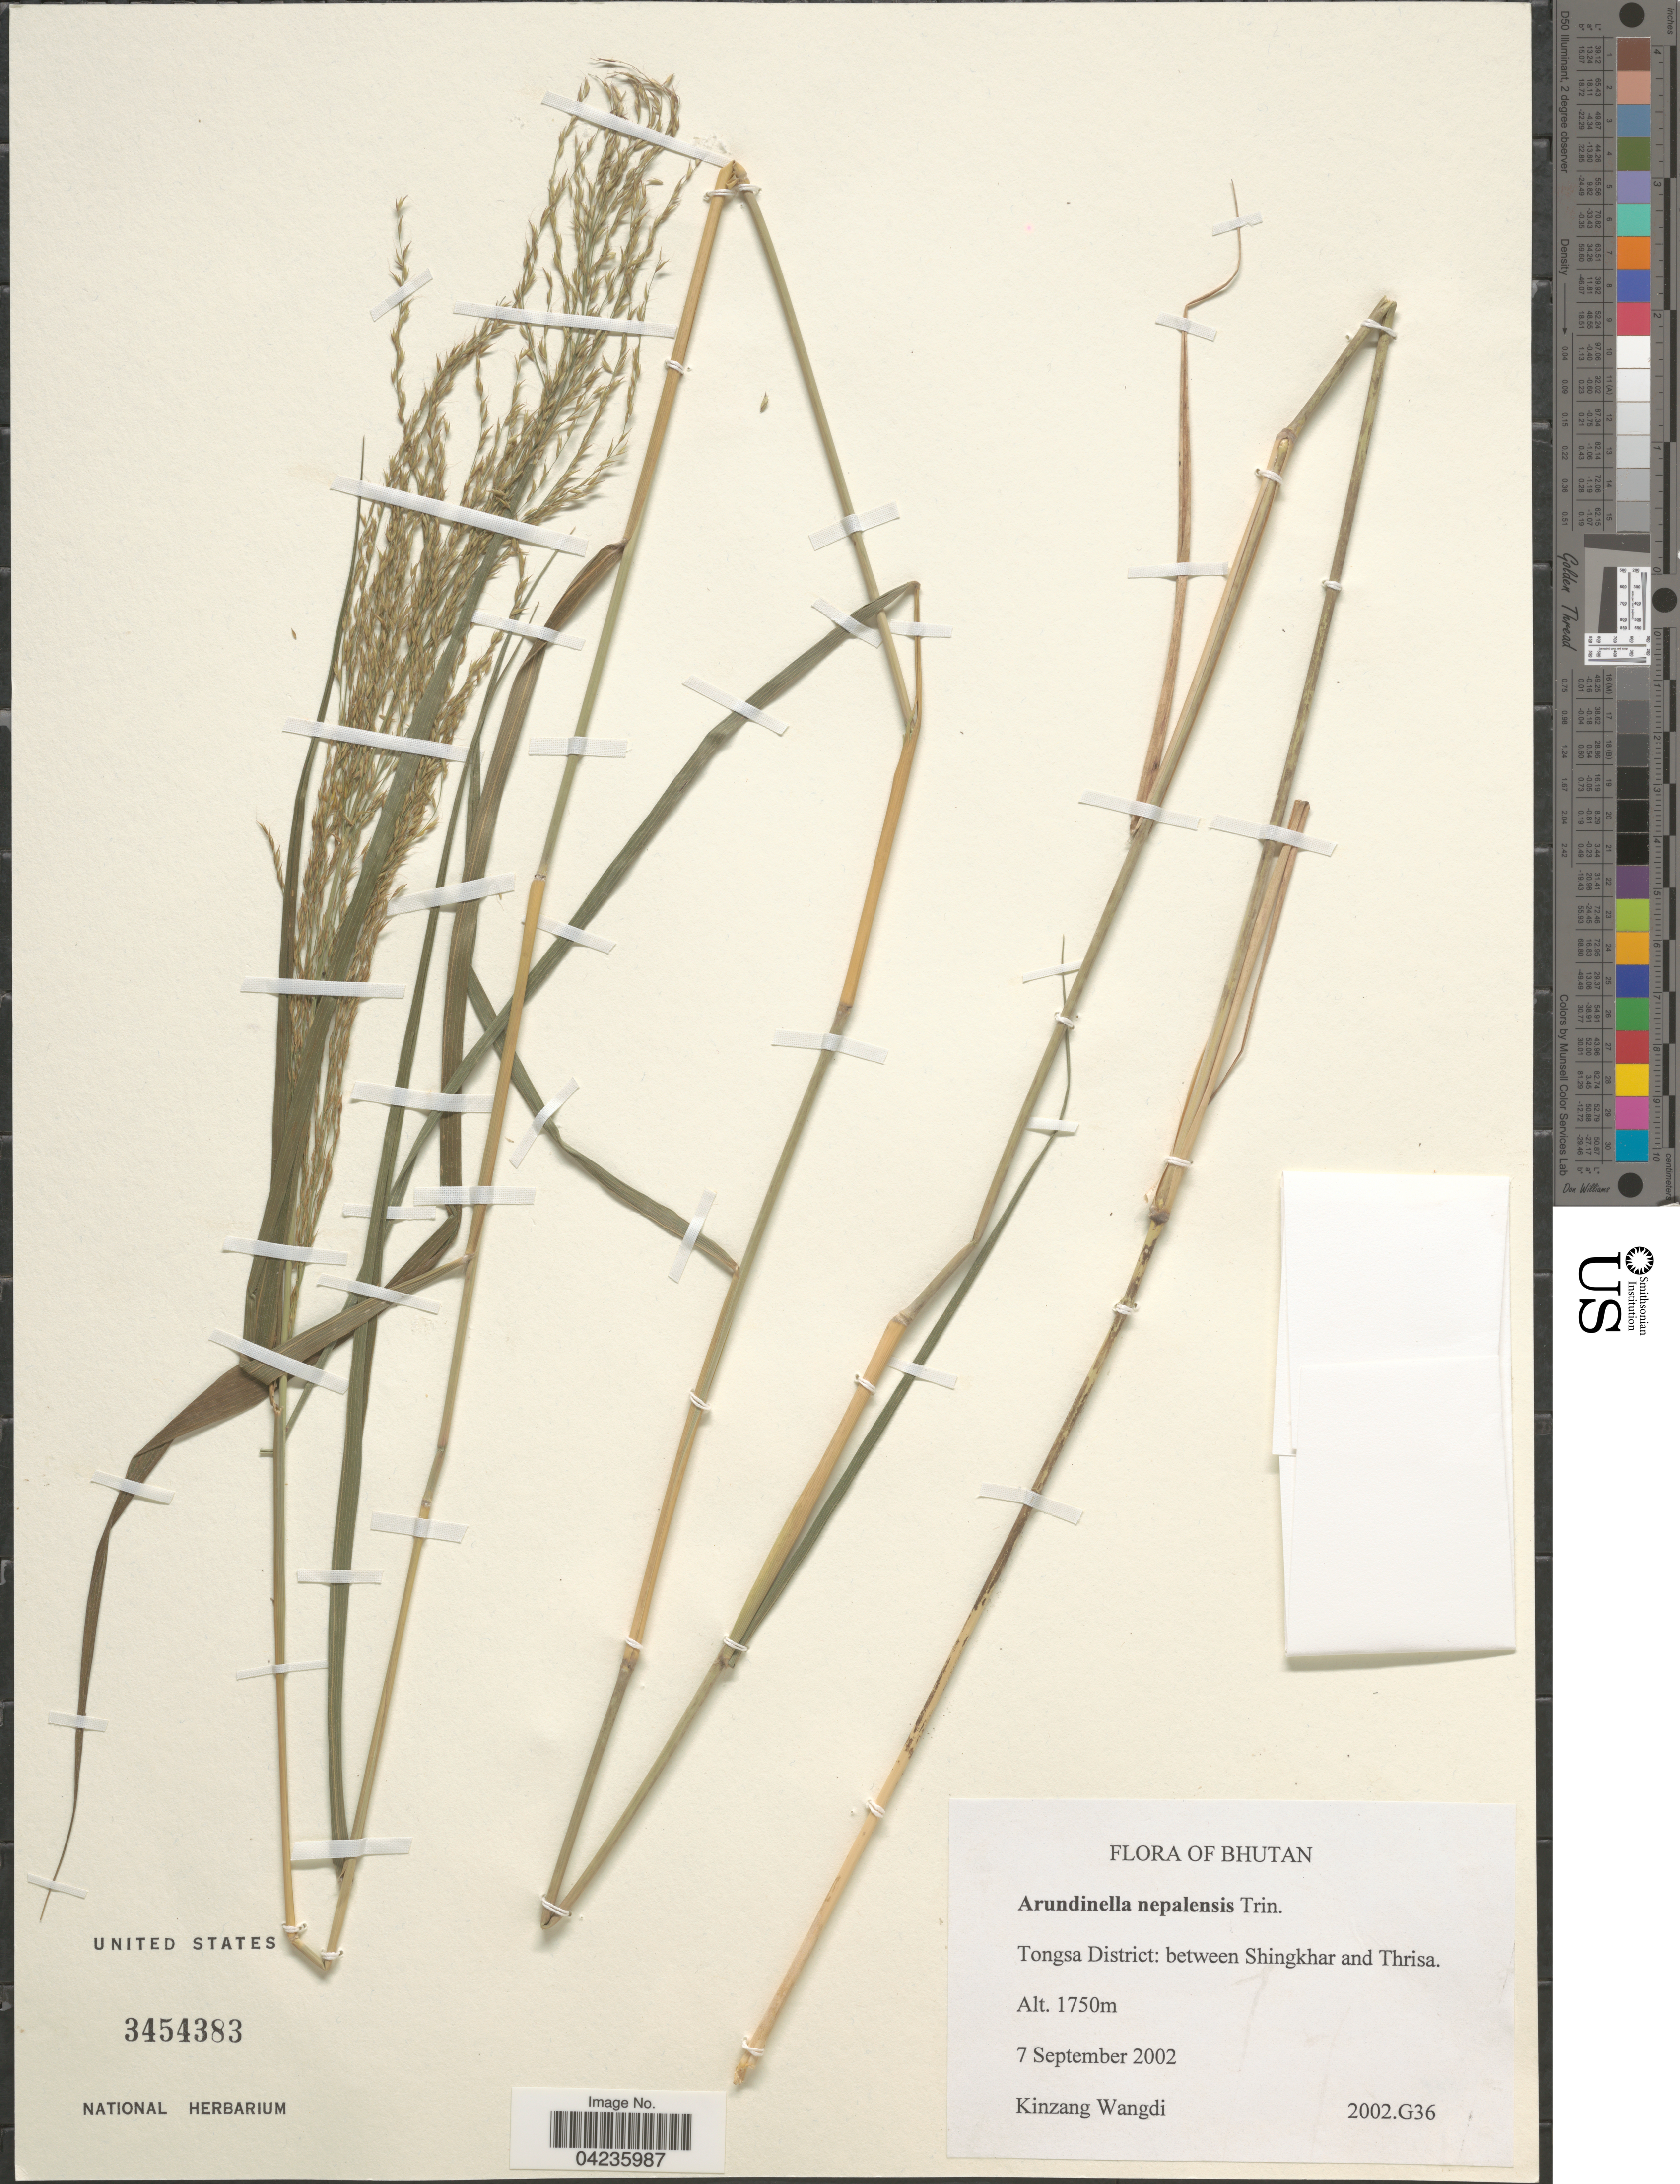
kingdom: Plantae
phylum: Tracheophyta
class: Liliopsida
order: Poales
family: Poaceae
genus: Arundinella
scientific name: Arundinella nepalensis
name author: Trin.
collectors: K. Wangdi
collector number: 2002.G36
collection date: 2002-09-07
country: Bhutan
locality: Tongsa District: between Shingkhar and Thrisa.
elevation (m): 1750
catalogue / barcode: US 3454383